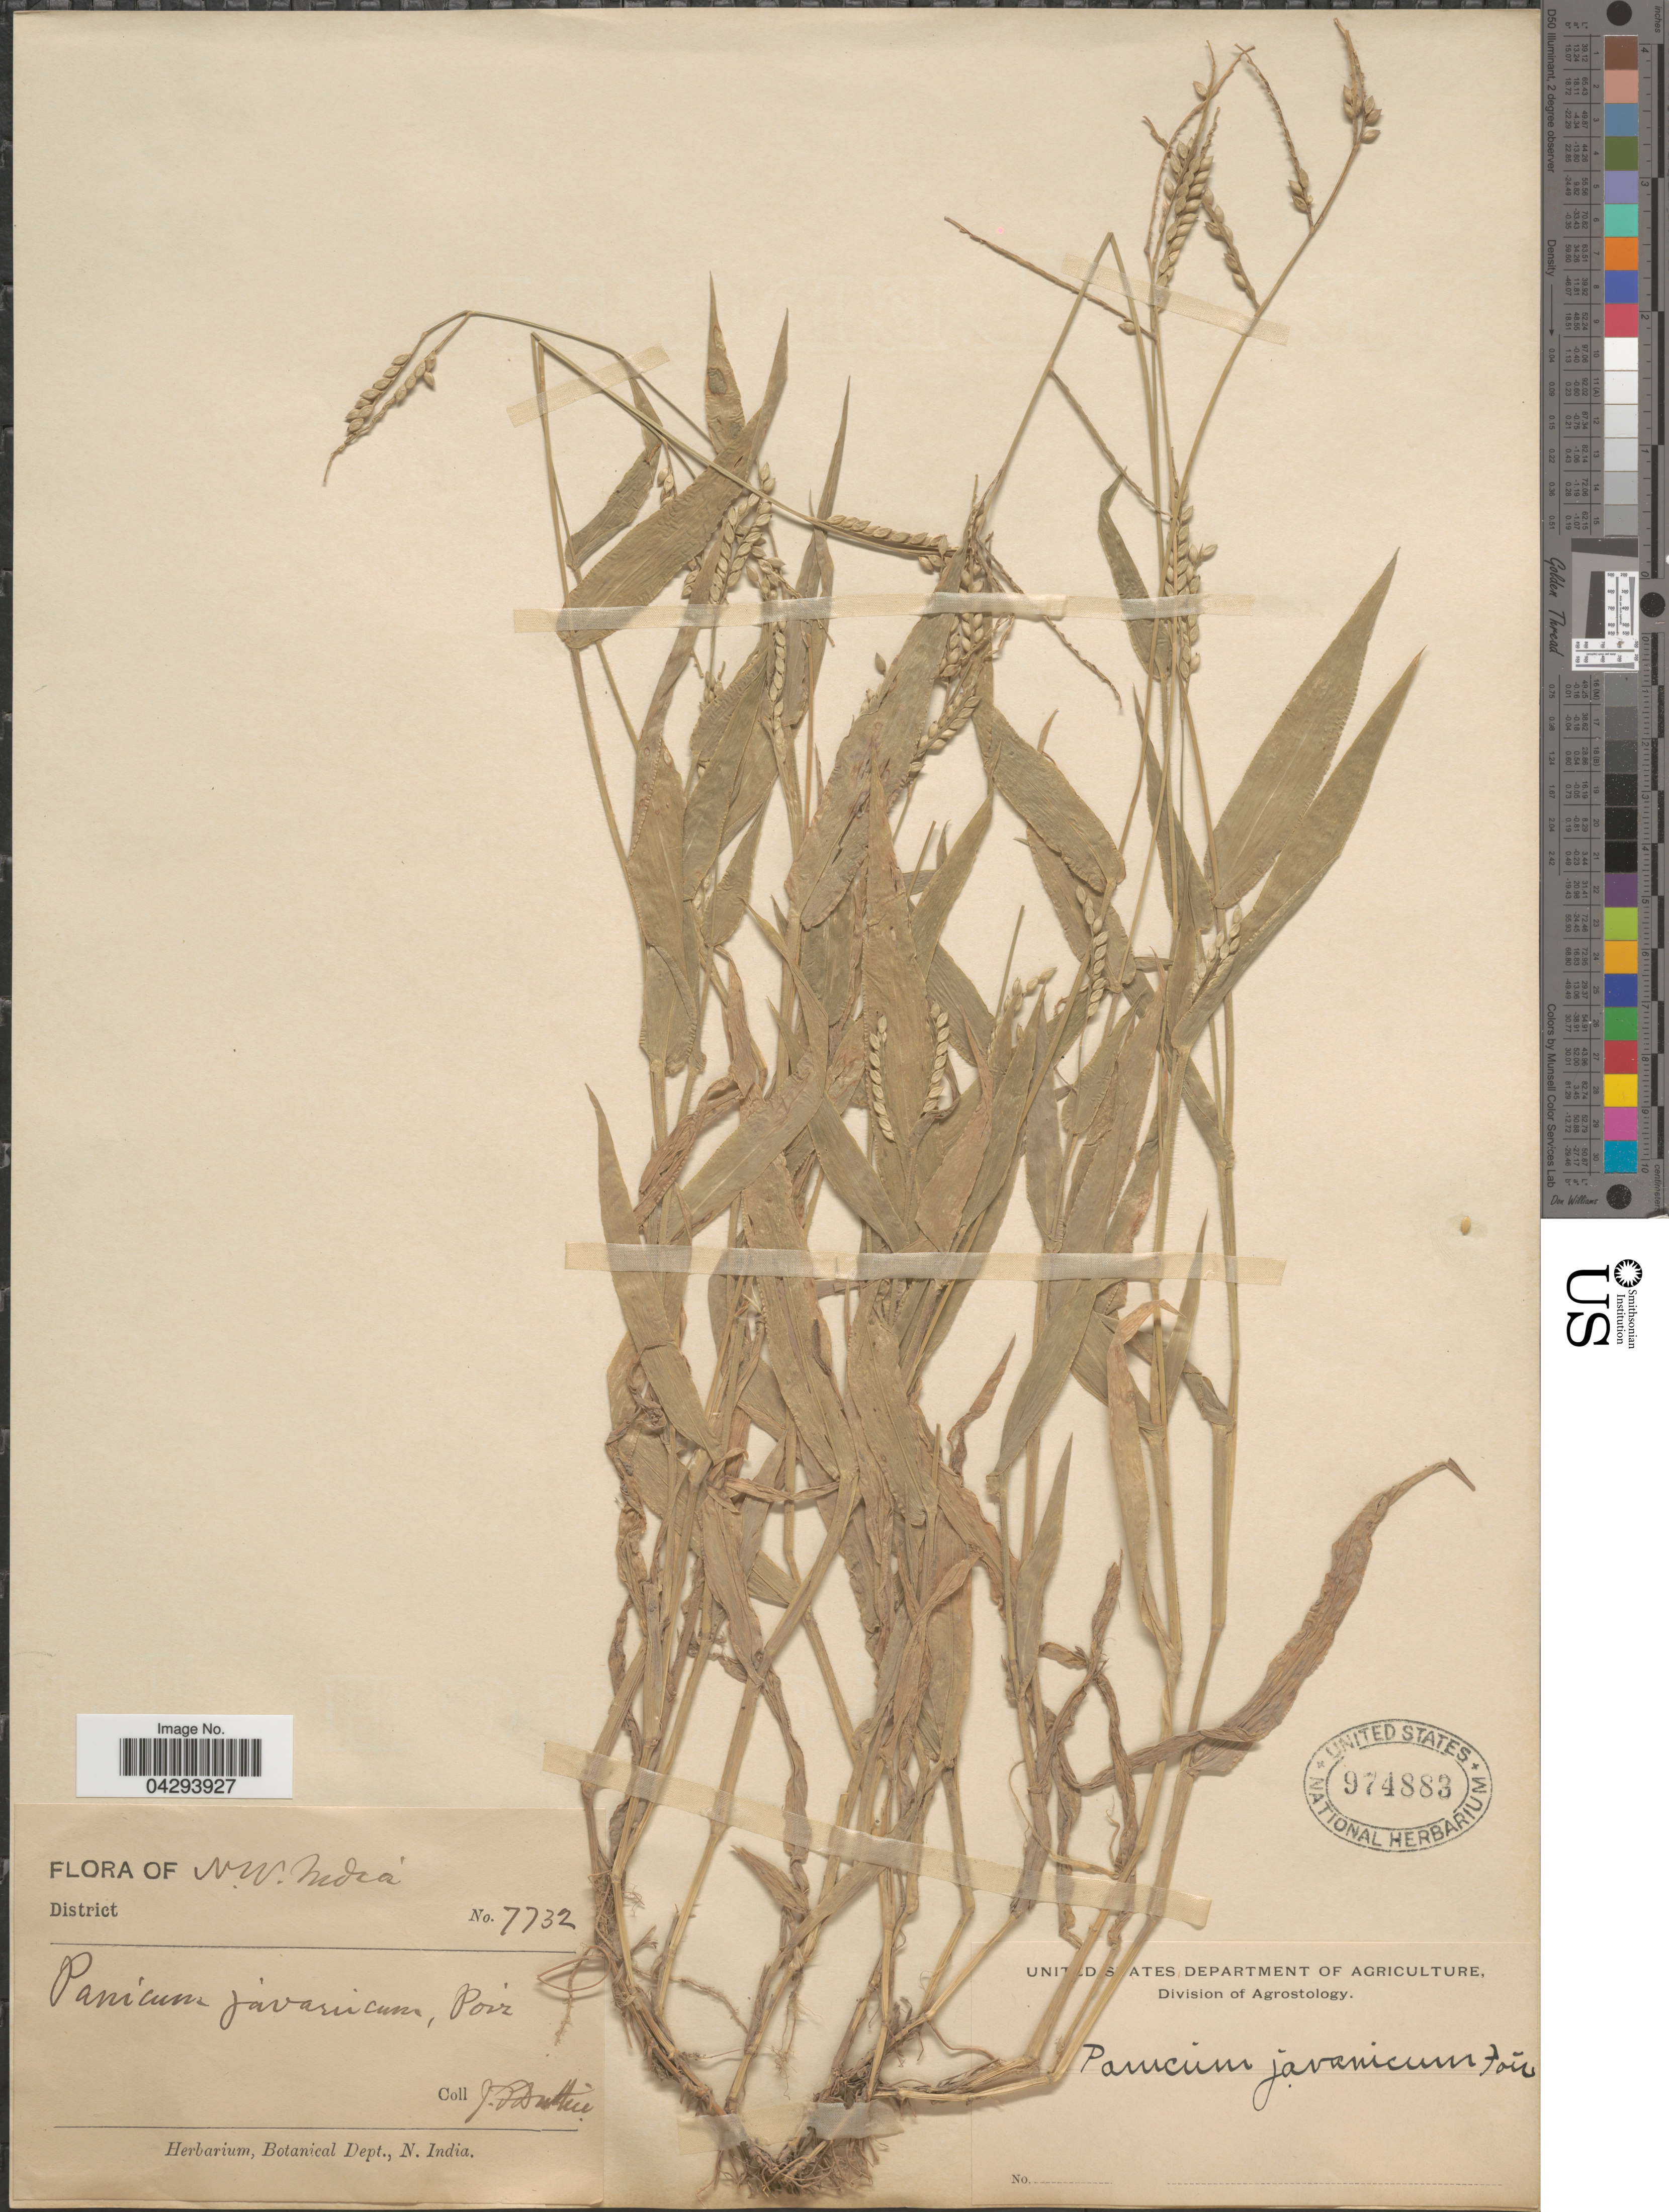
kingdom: Plantae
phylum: Tracheophyta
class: Liliopsida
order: Poales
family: Poaceae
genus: Urochloa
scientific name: Urochloa panicoides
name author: P. Beauv.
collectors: J. F. Duthie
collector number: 7732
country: India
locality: N.W. India.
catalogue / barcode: US 974883